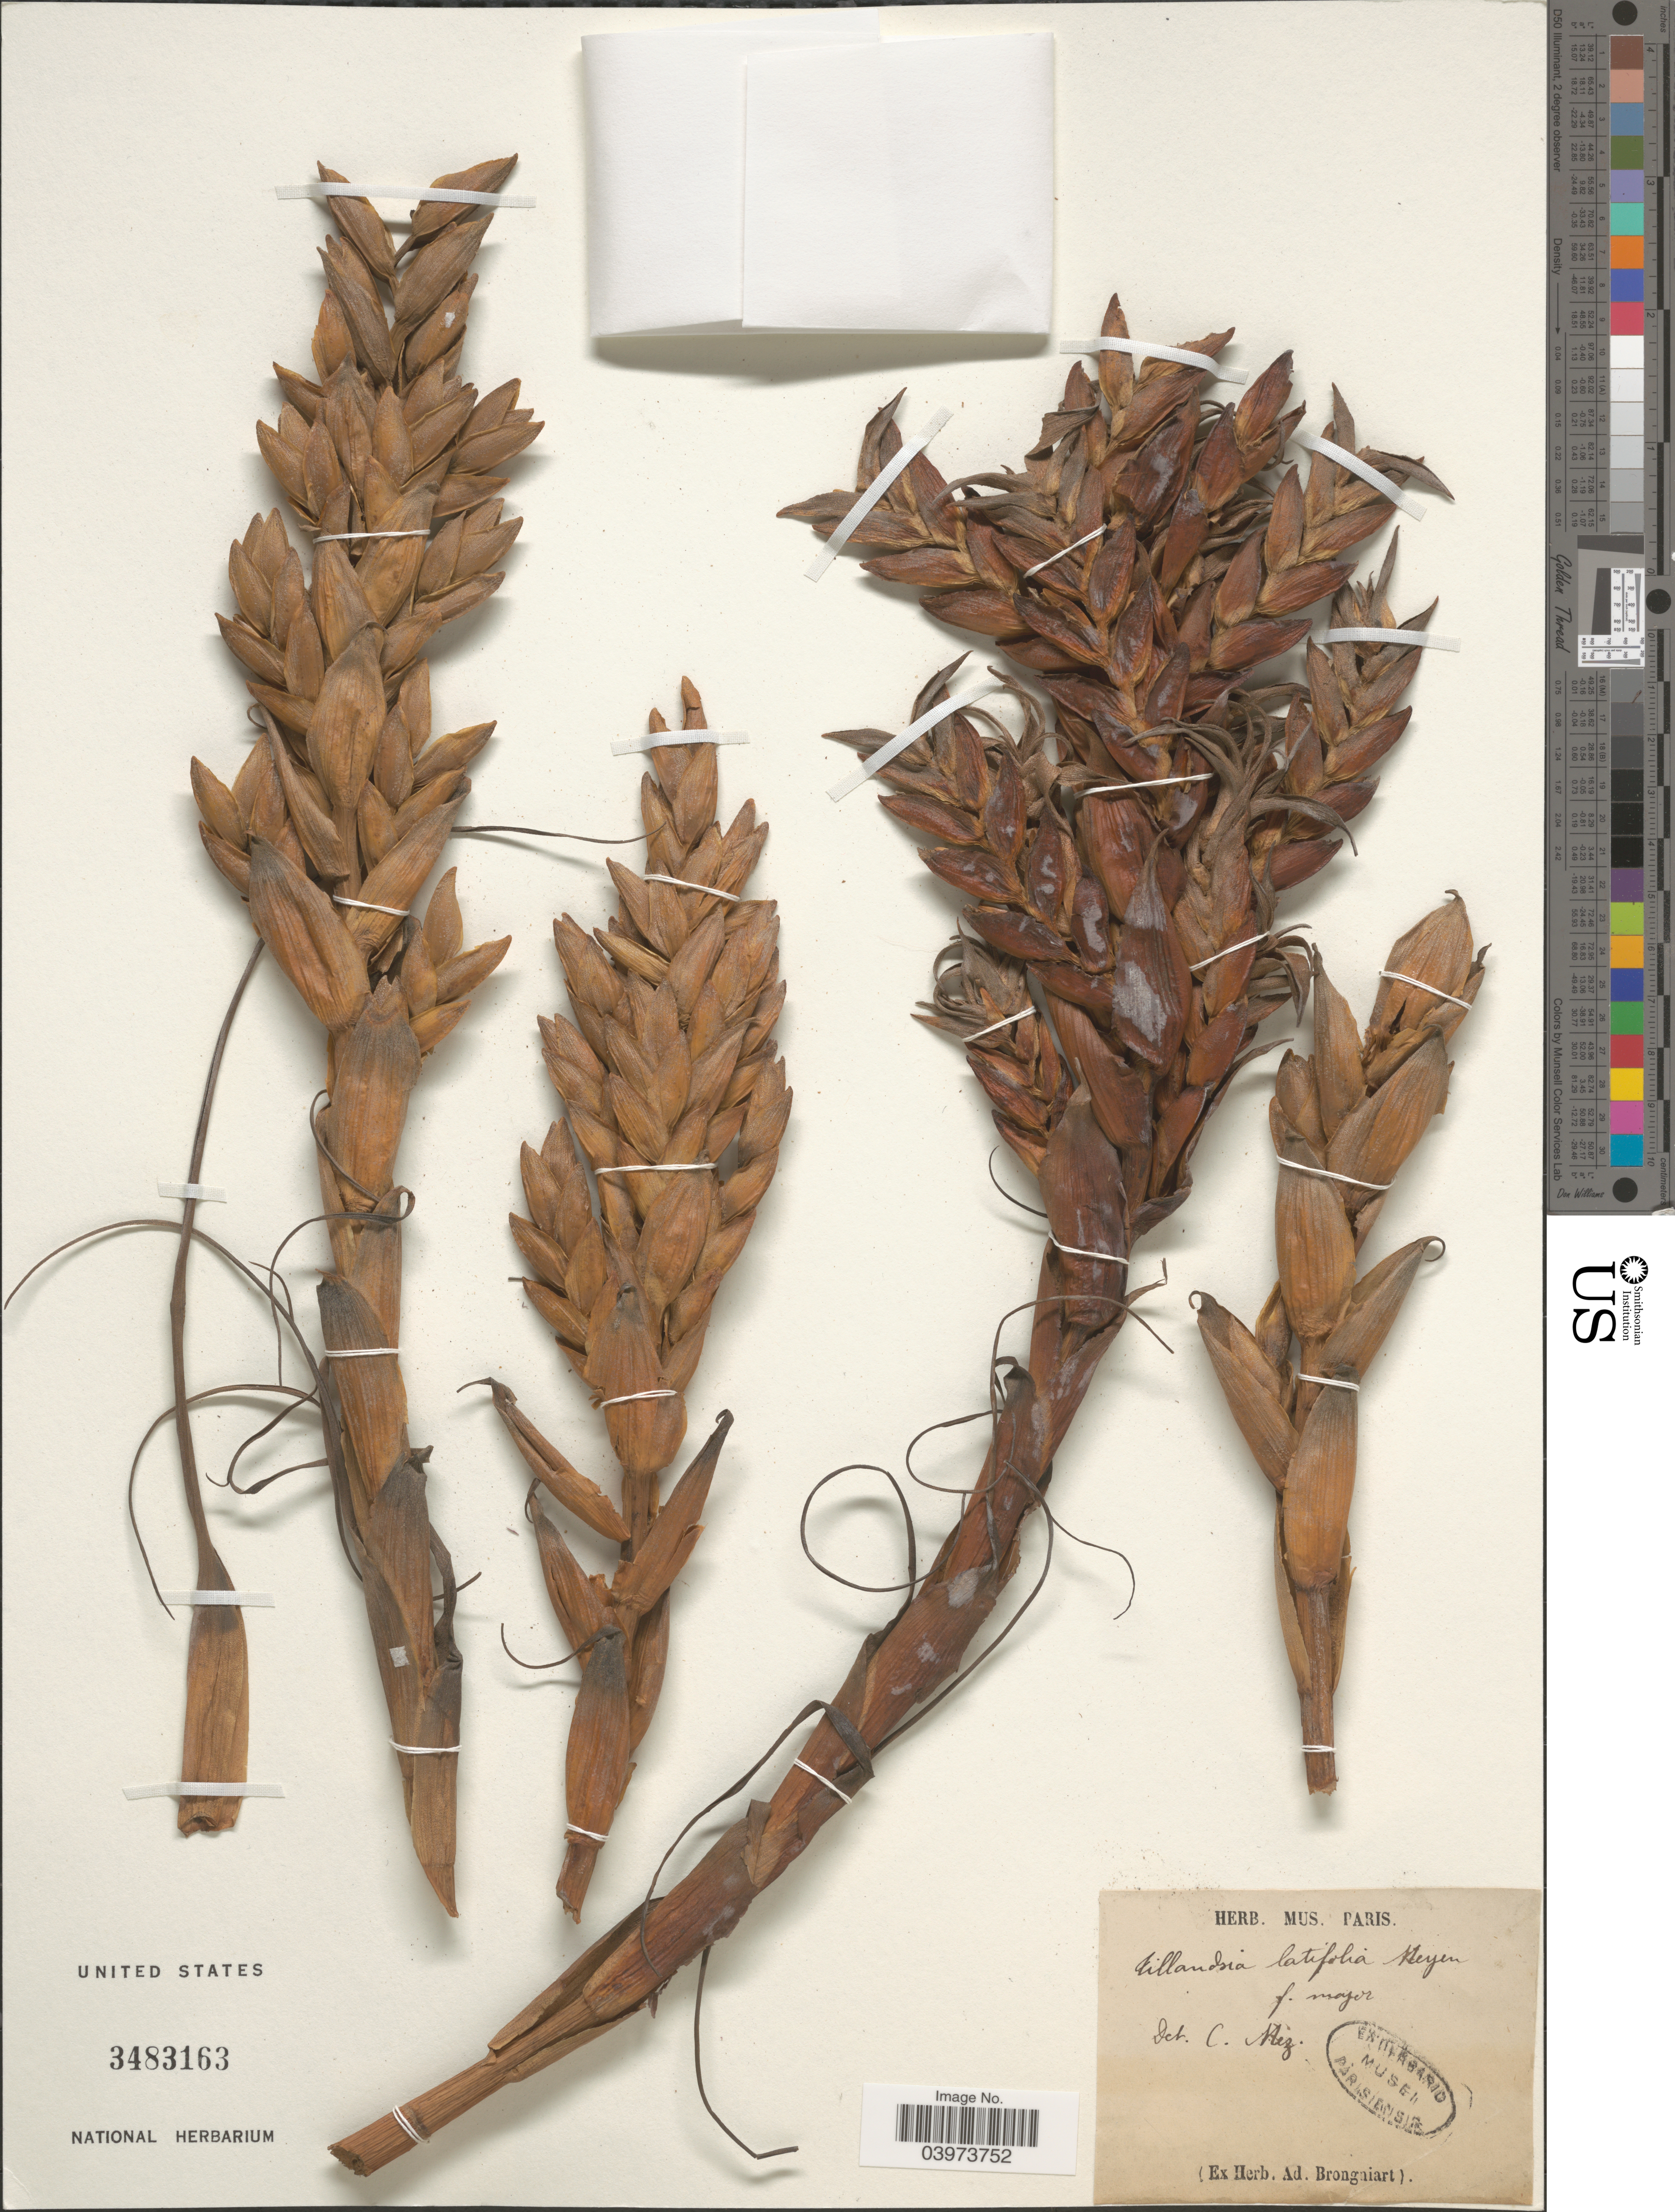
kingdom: Plantae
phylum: Tracheophyta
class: Liliopsida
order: Poales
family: Bromeliaceae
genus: Tillandsia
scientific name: Tillandsia latifolia var. major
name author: Mez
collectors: Ex herb. Ad. Brongniart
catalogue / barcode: US 3483163